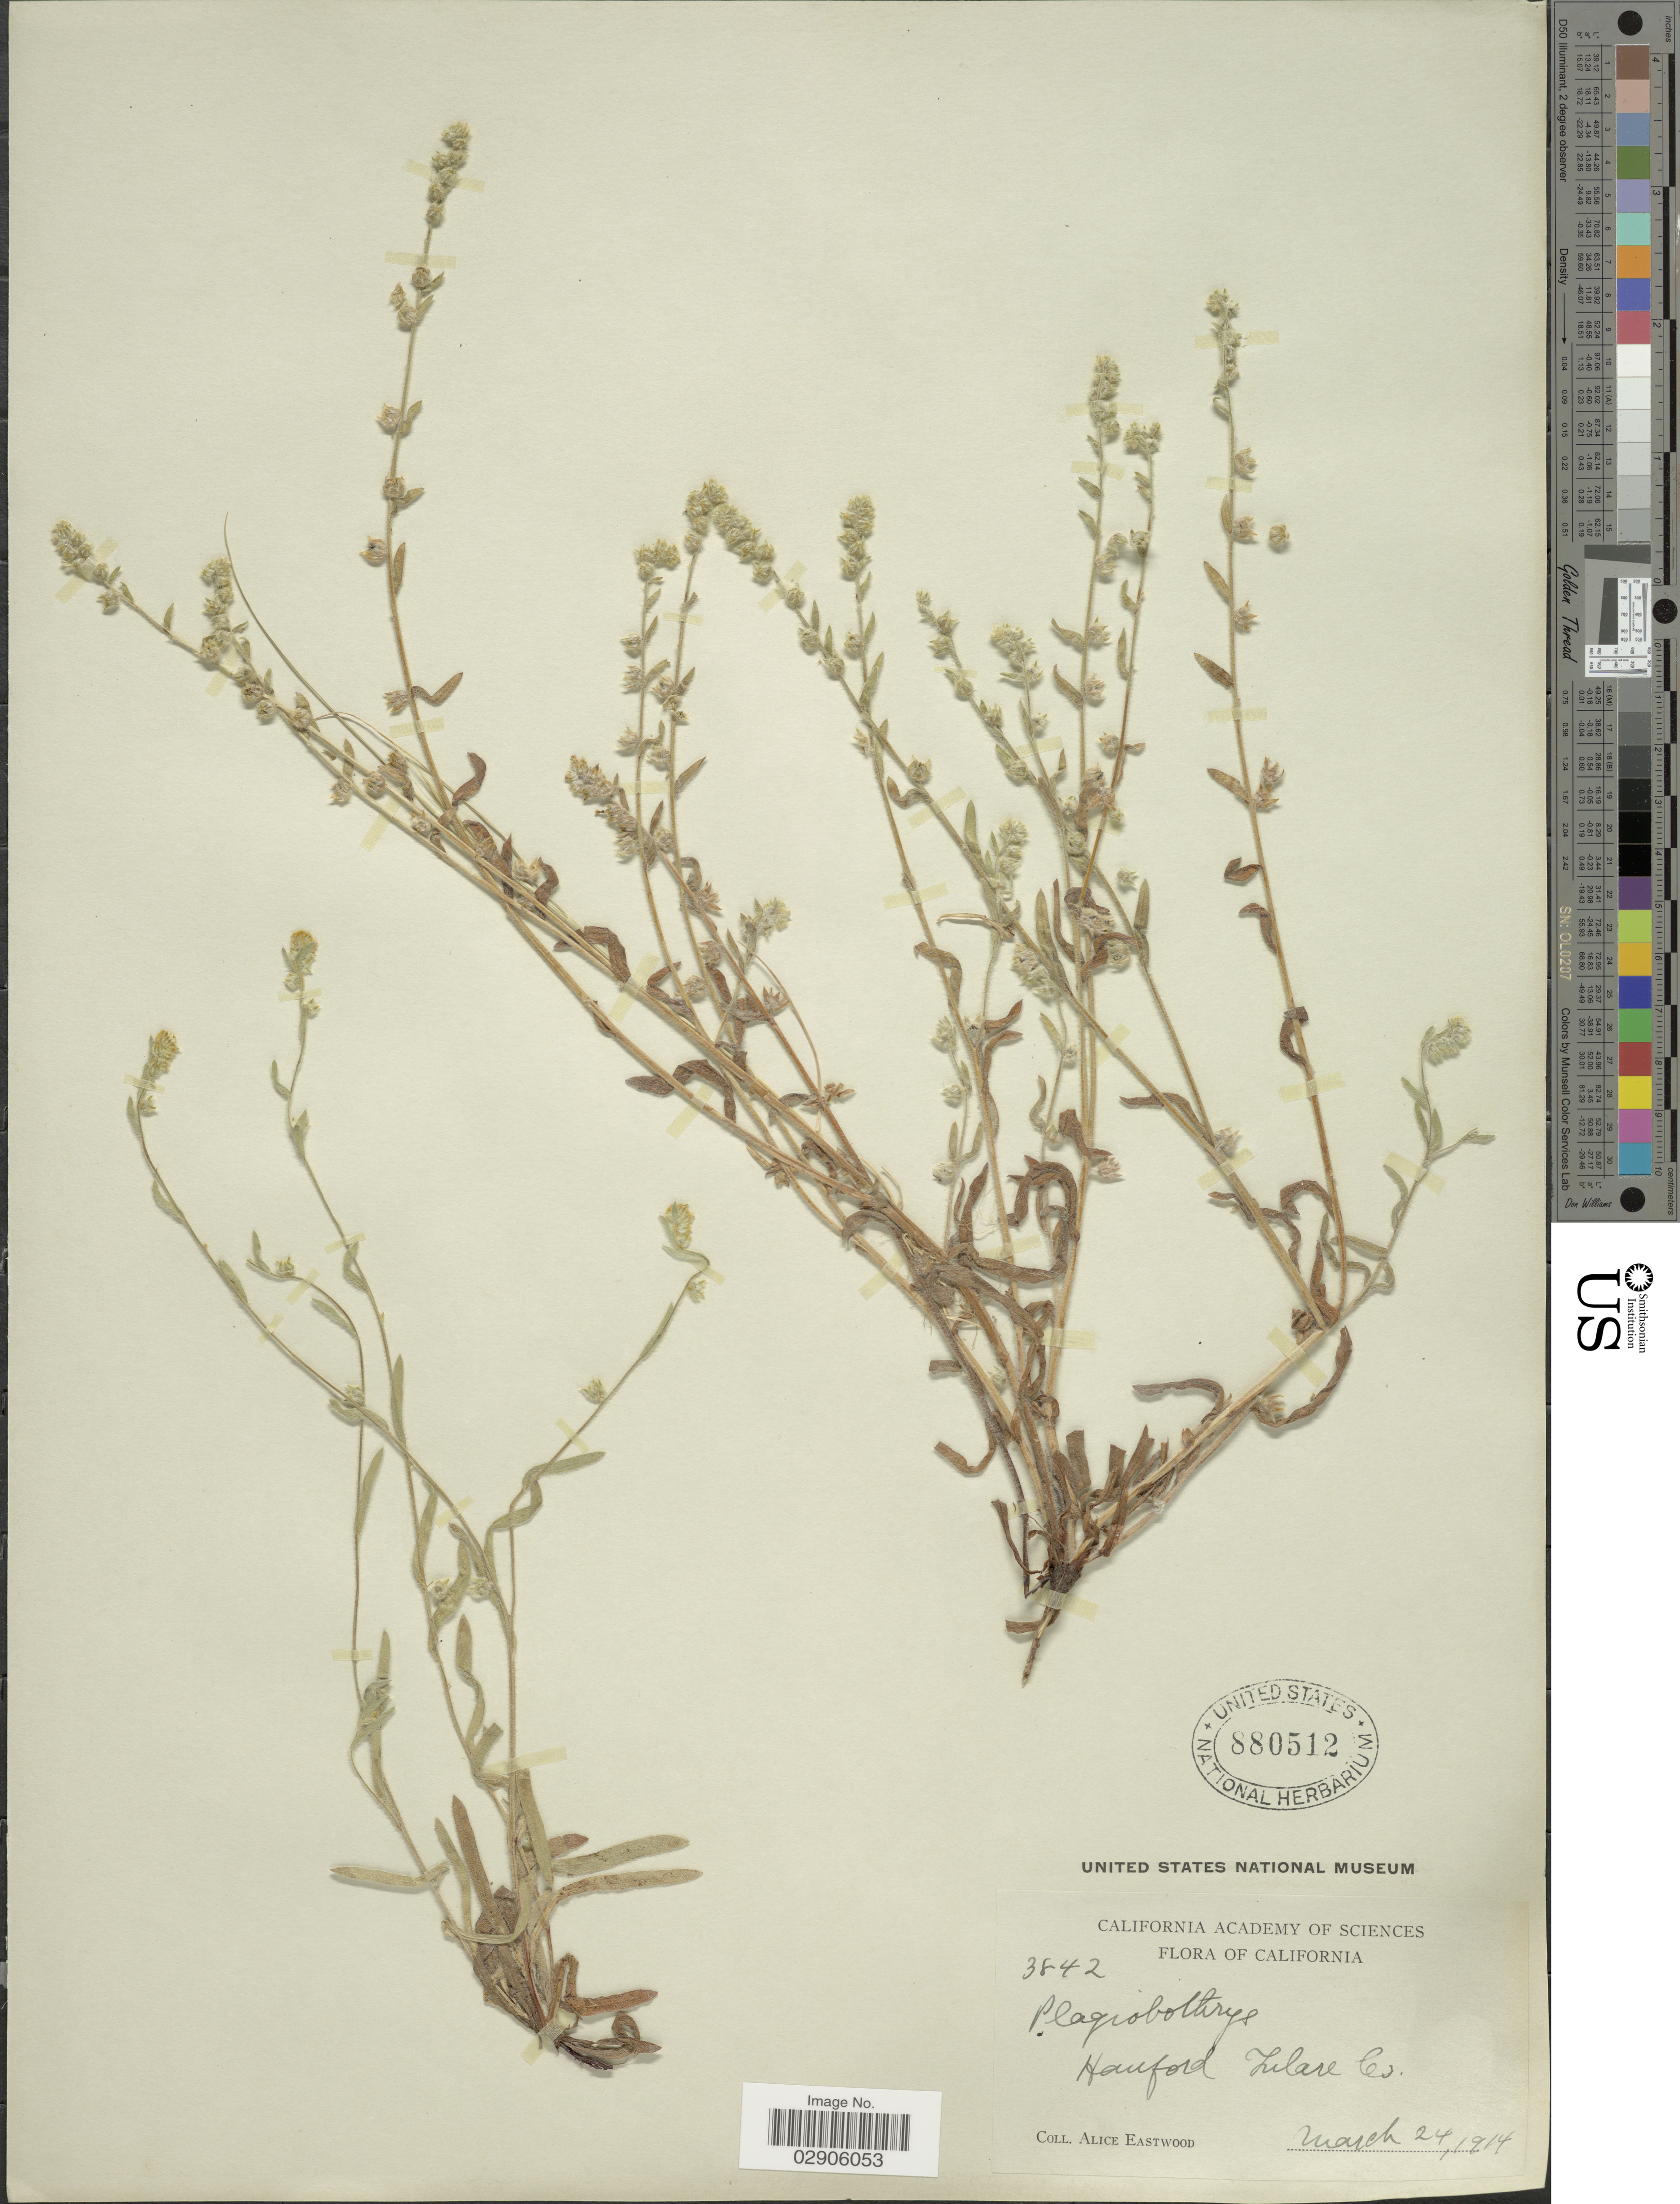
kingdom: Plantae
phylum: Tracheophyta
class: Magnoliopsida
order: Boraginales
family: Boraginaceae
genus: Plagiobothrys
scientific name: Plagiobothrys sp.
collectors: A. Eastwood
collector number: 3842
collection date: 1914-03-24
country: United States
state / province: California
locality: Hanford Lilare Co.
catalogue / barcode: US 880512